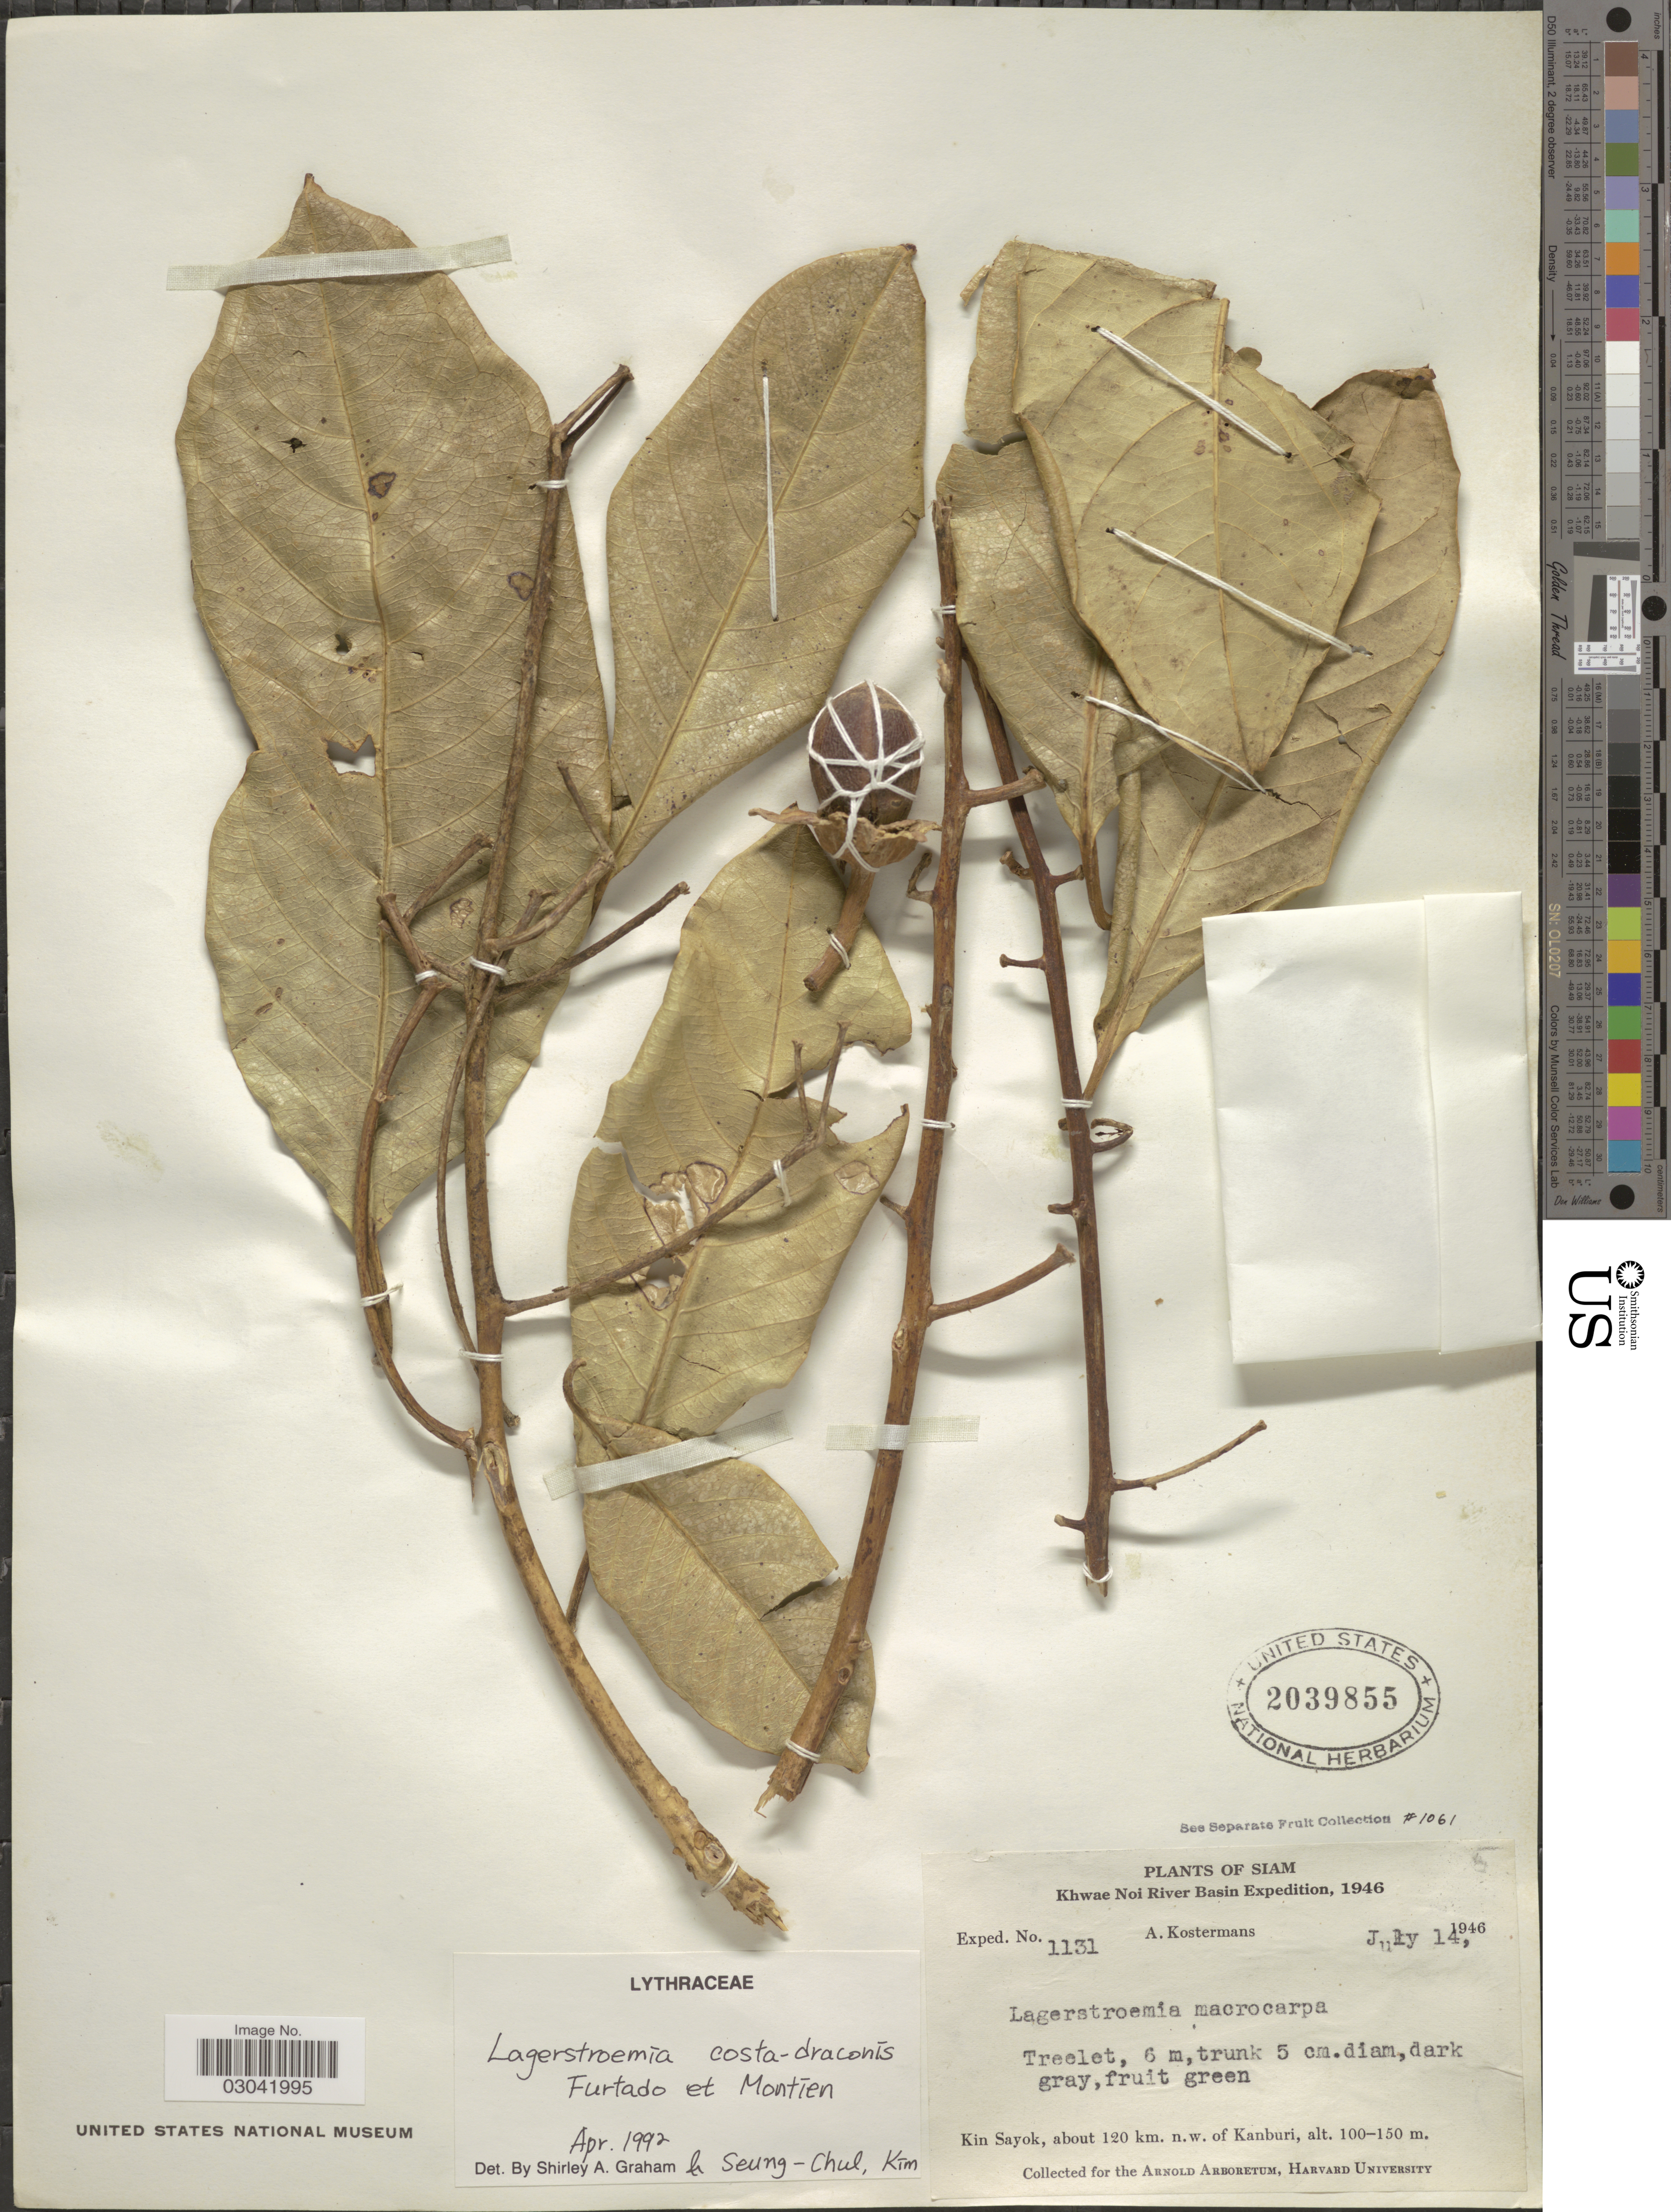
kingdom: Plantae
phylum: Tracheophyta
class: Magnoliopsida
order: Myrtales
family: Lythraceae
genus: Lagerstroemia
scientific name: Lagerstroemia costa-draconis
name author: Furtado & Montien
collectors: A. J. G. Kostermans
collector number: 1131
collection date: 1946-07-14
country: Thailand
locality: Siam. Kin Sayok, about 120 km. n.w. of Kanburi.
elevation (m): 100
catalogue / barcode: US 2039855